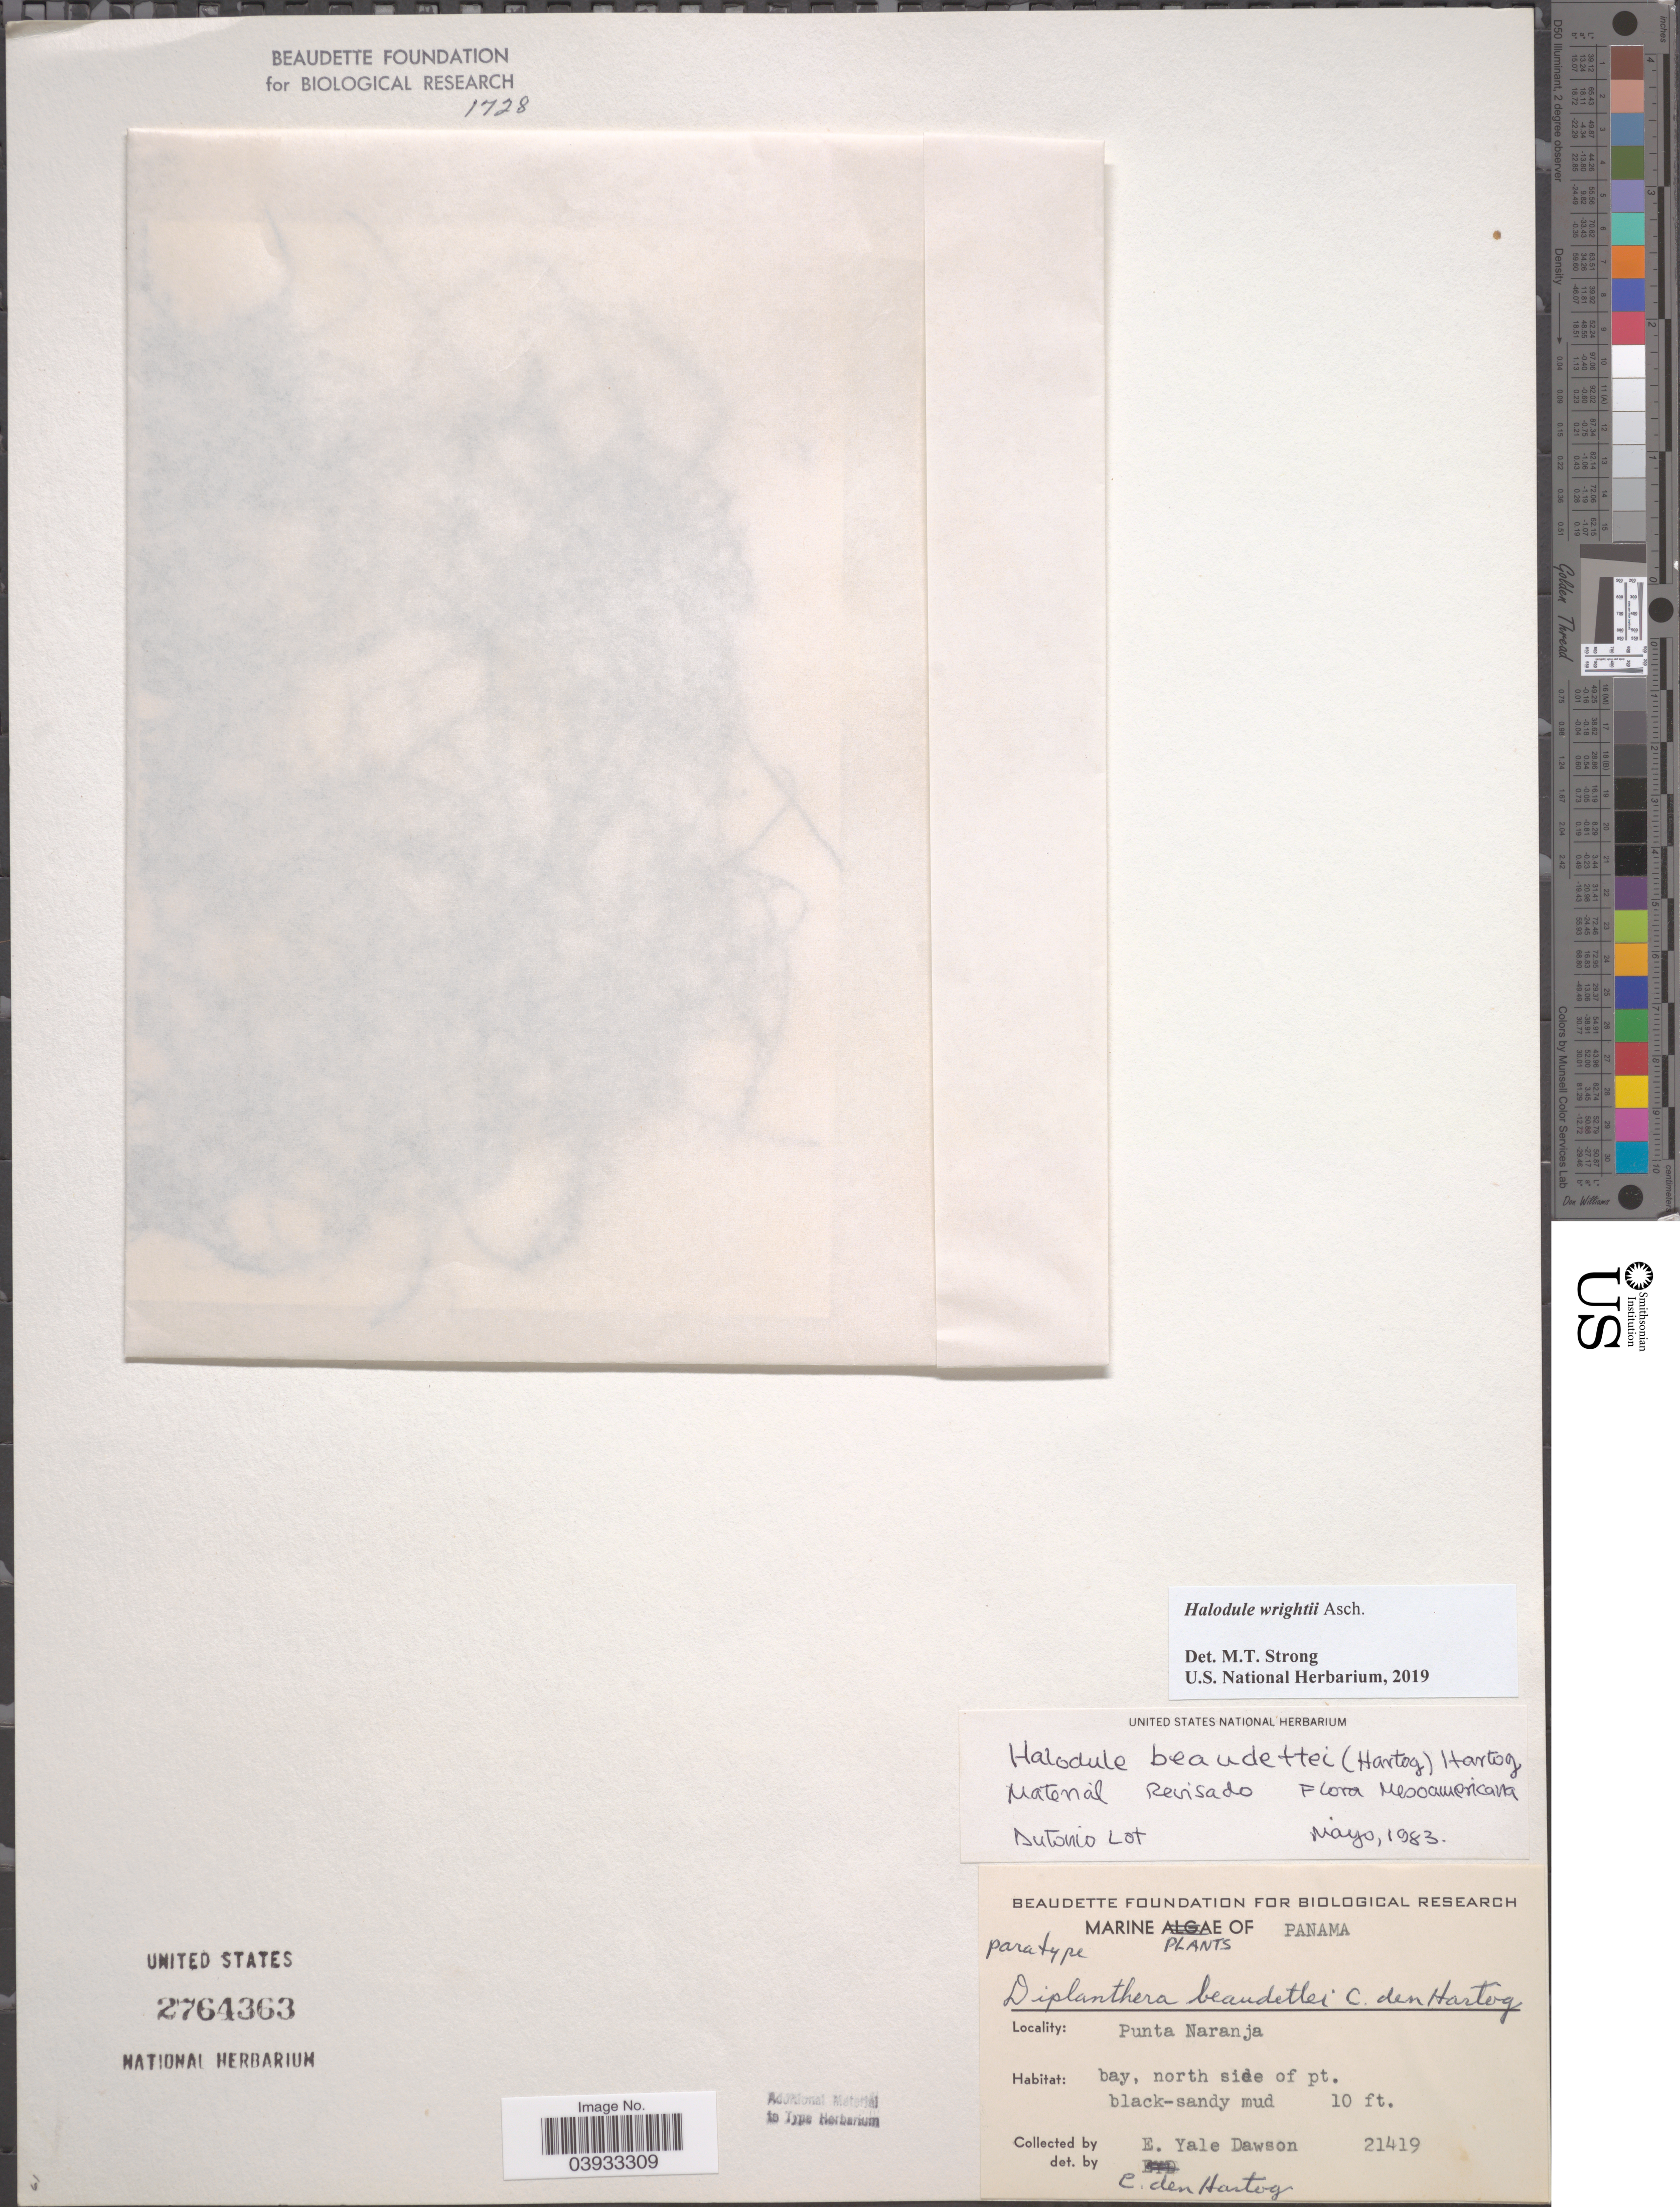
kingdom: Plantae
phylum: Tracheophyta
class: Liliopsida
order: Alismatales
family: Cymodoceaceae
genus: Halodule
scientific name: Halodule wrightii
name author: Asch.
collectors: N. Yensen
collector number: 21419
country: Panama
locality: Punta Naranja. Bay, north side of pt.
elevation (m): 3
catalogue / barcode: US 2764363